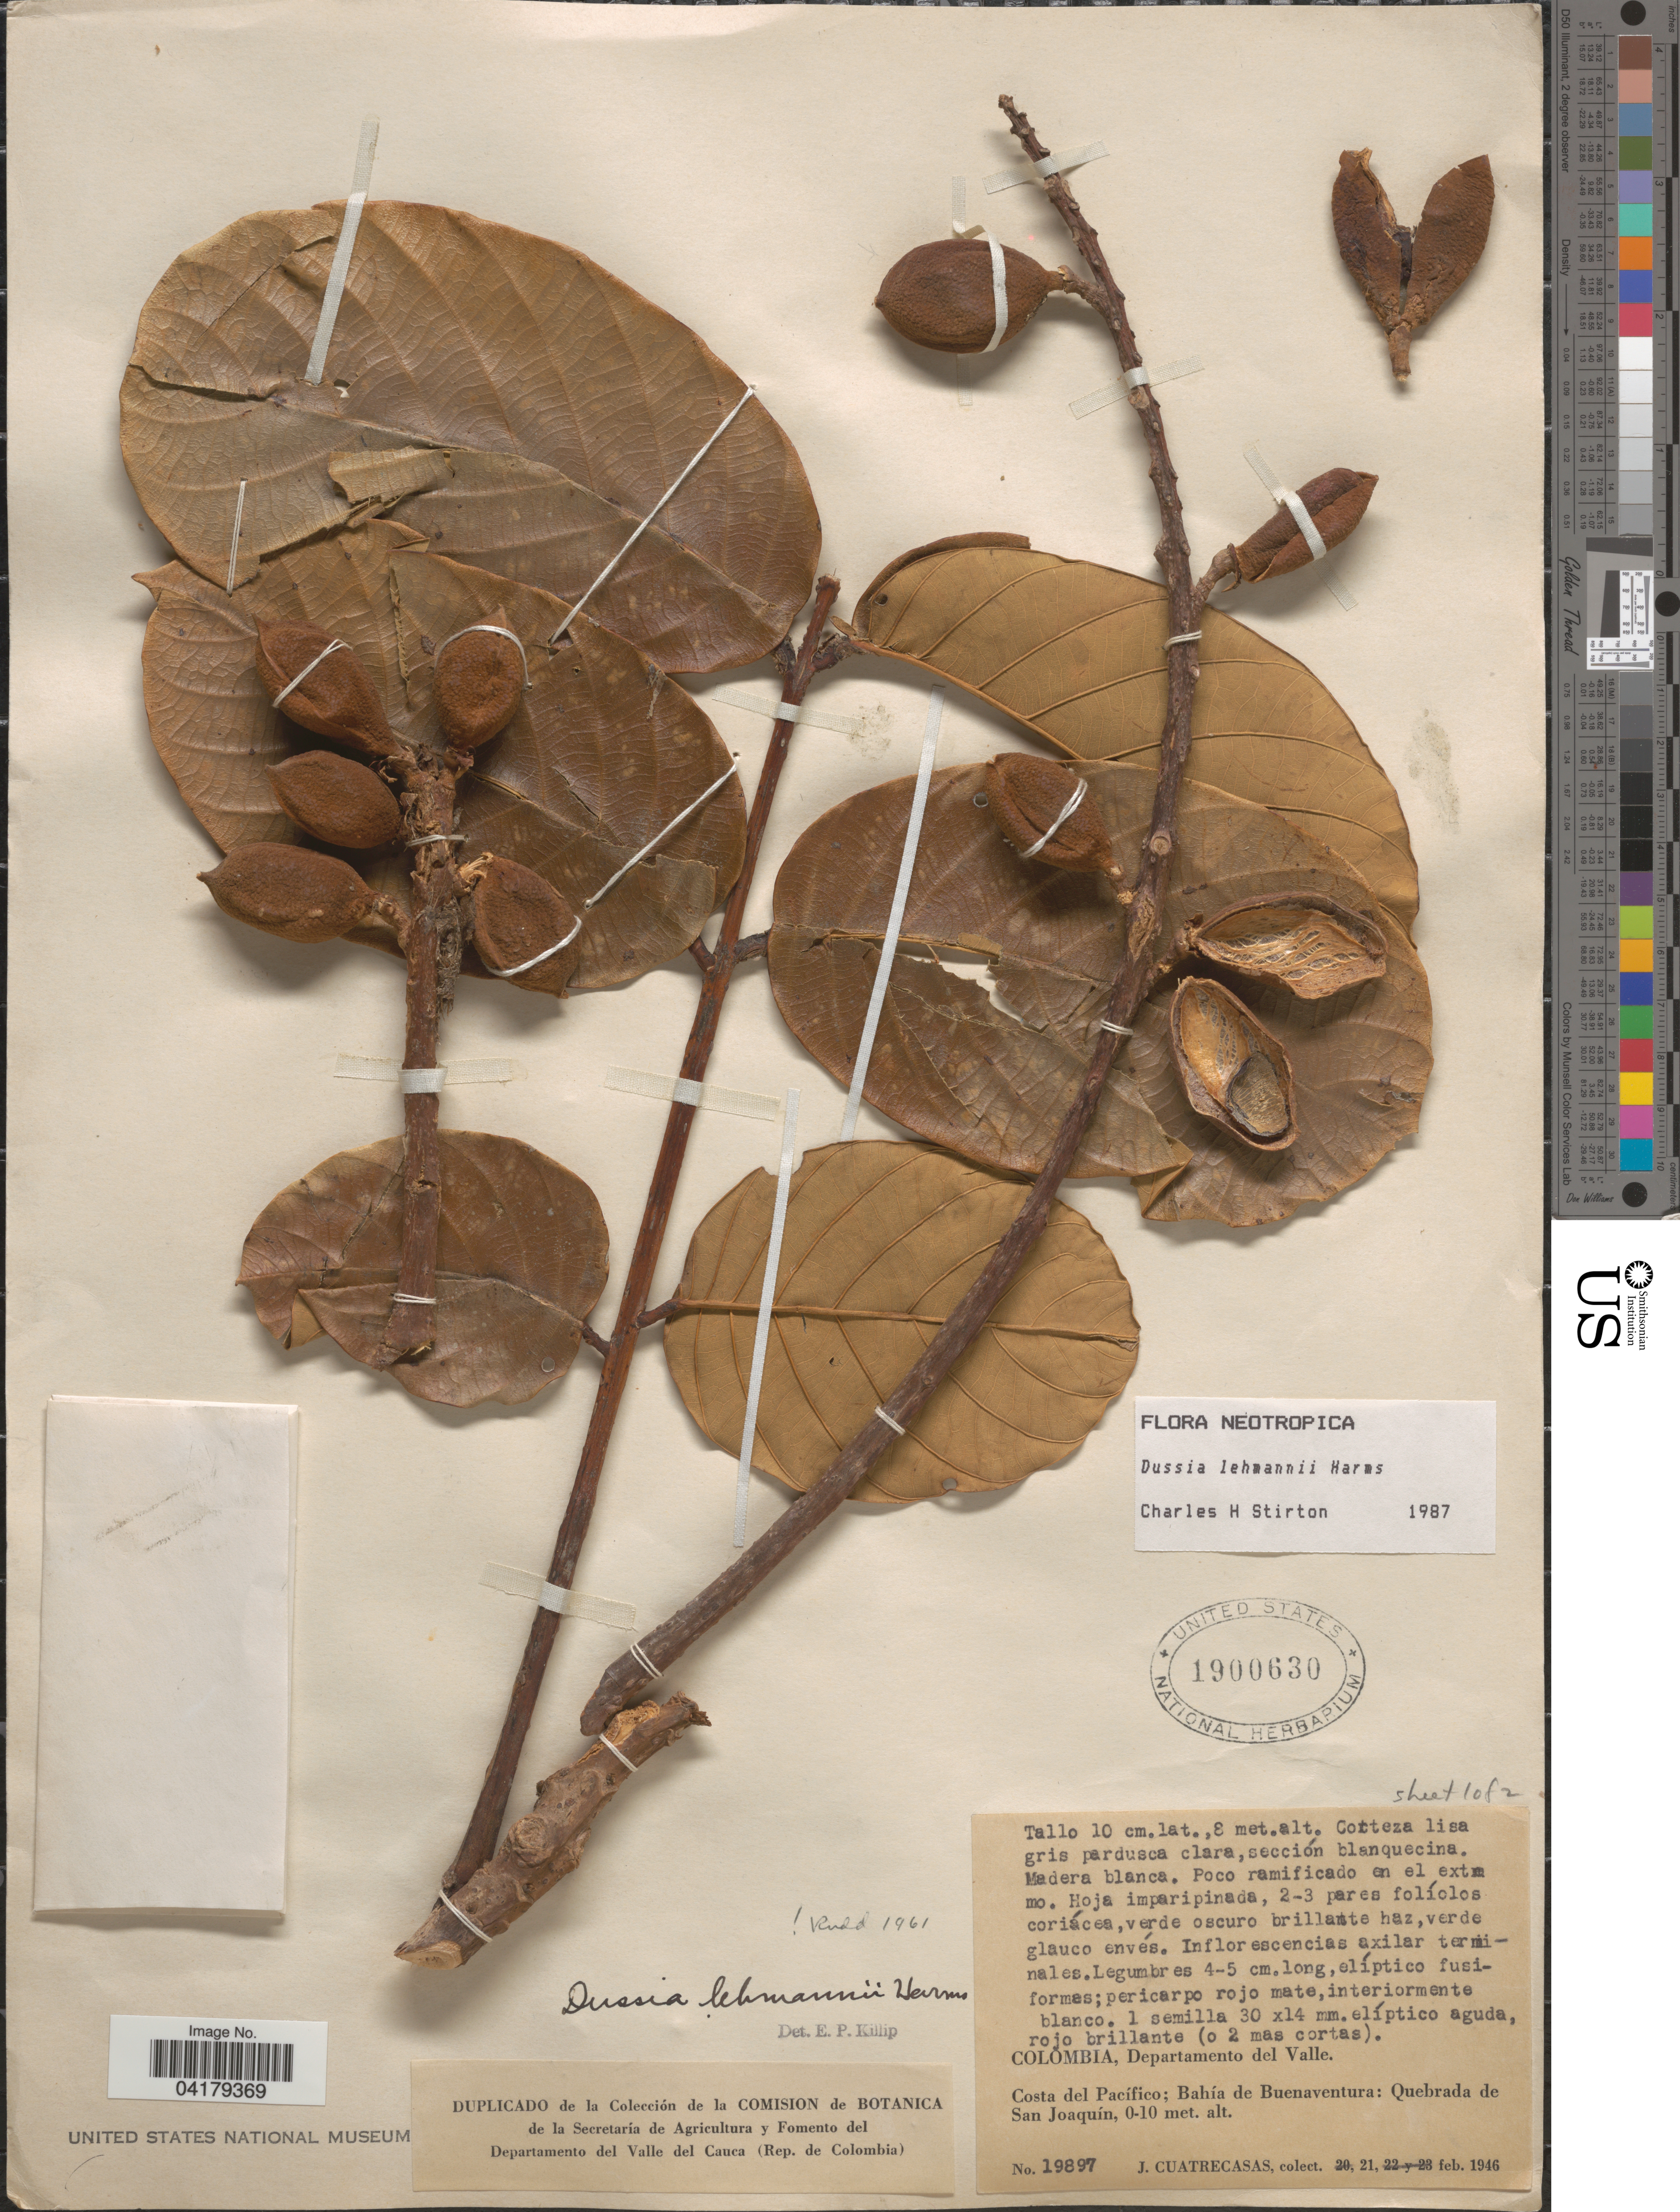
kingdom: Plantae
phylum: Tracheophyta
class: Magnoliopsida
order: Fabales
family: Fabaceae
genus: Dussia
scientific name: Dussia lehmannii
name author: Harms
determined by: Stirton, Charles H.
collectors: J. Cuatrecasas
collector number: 19897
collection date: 1946-02-21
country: Colombia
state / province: Valle del Cauca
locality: Departamento del Valle. Costa del Pacífico; Bahía de Buenaventura: Quebrada de San Joaquín.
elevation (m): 0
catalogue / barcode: US 1900630